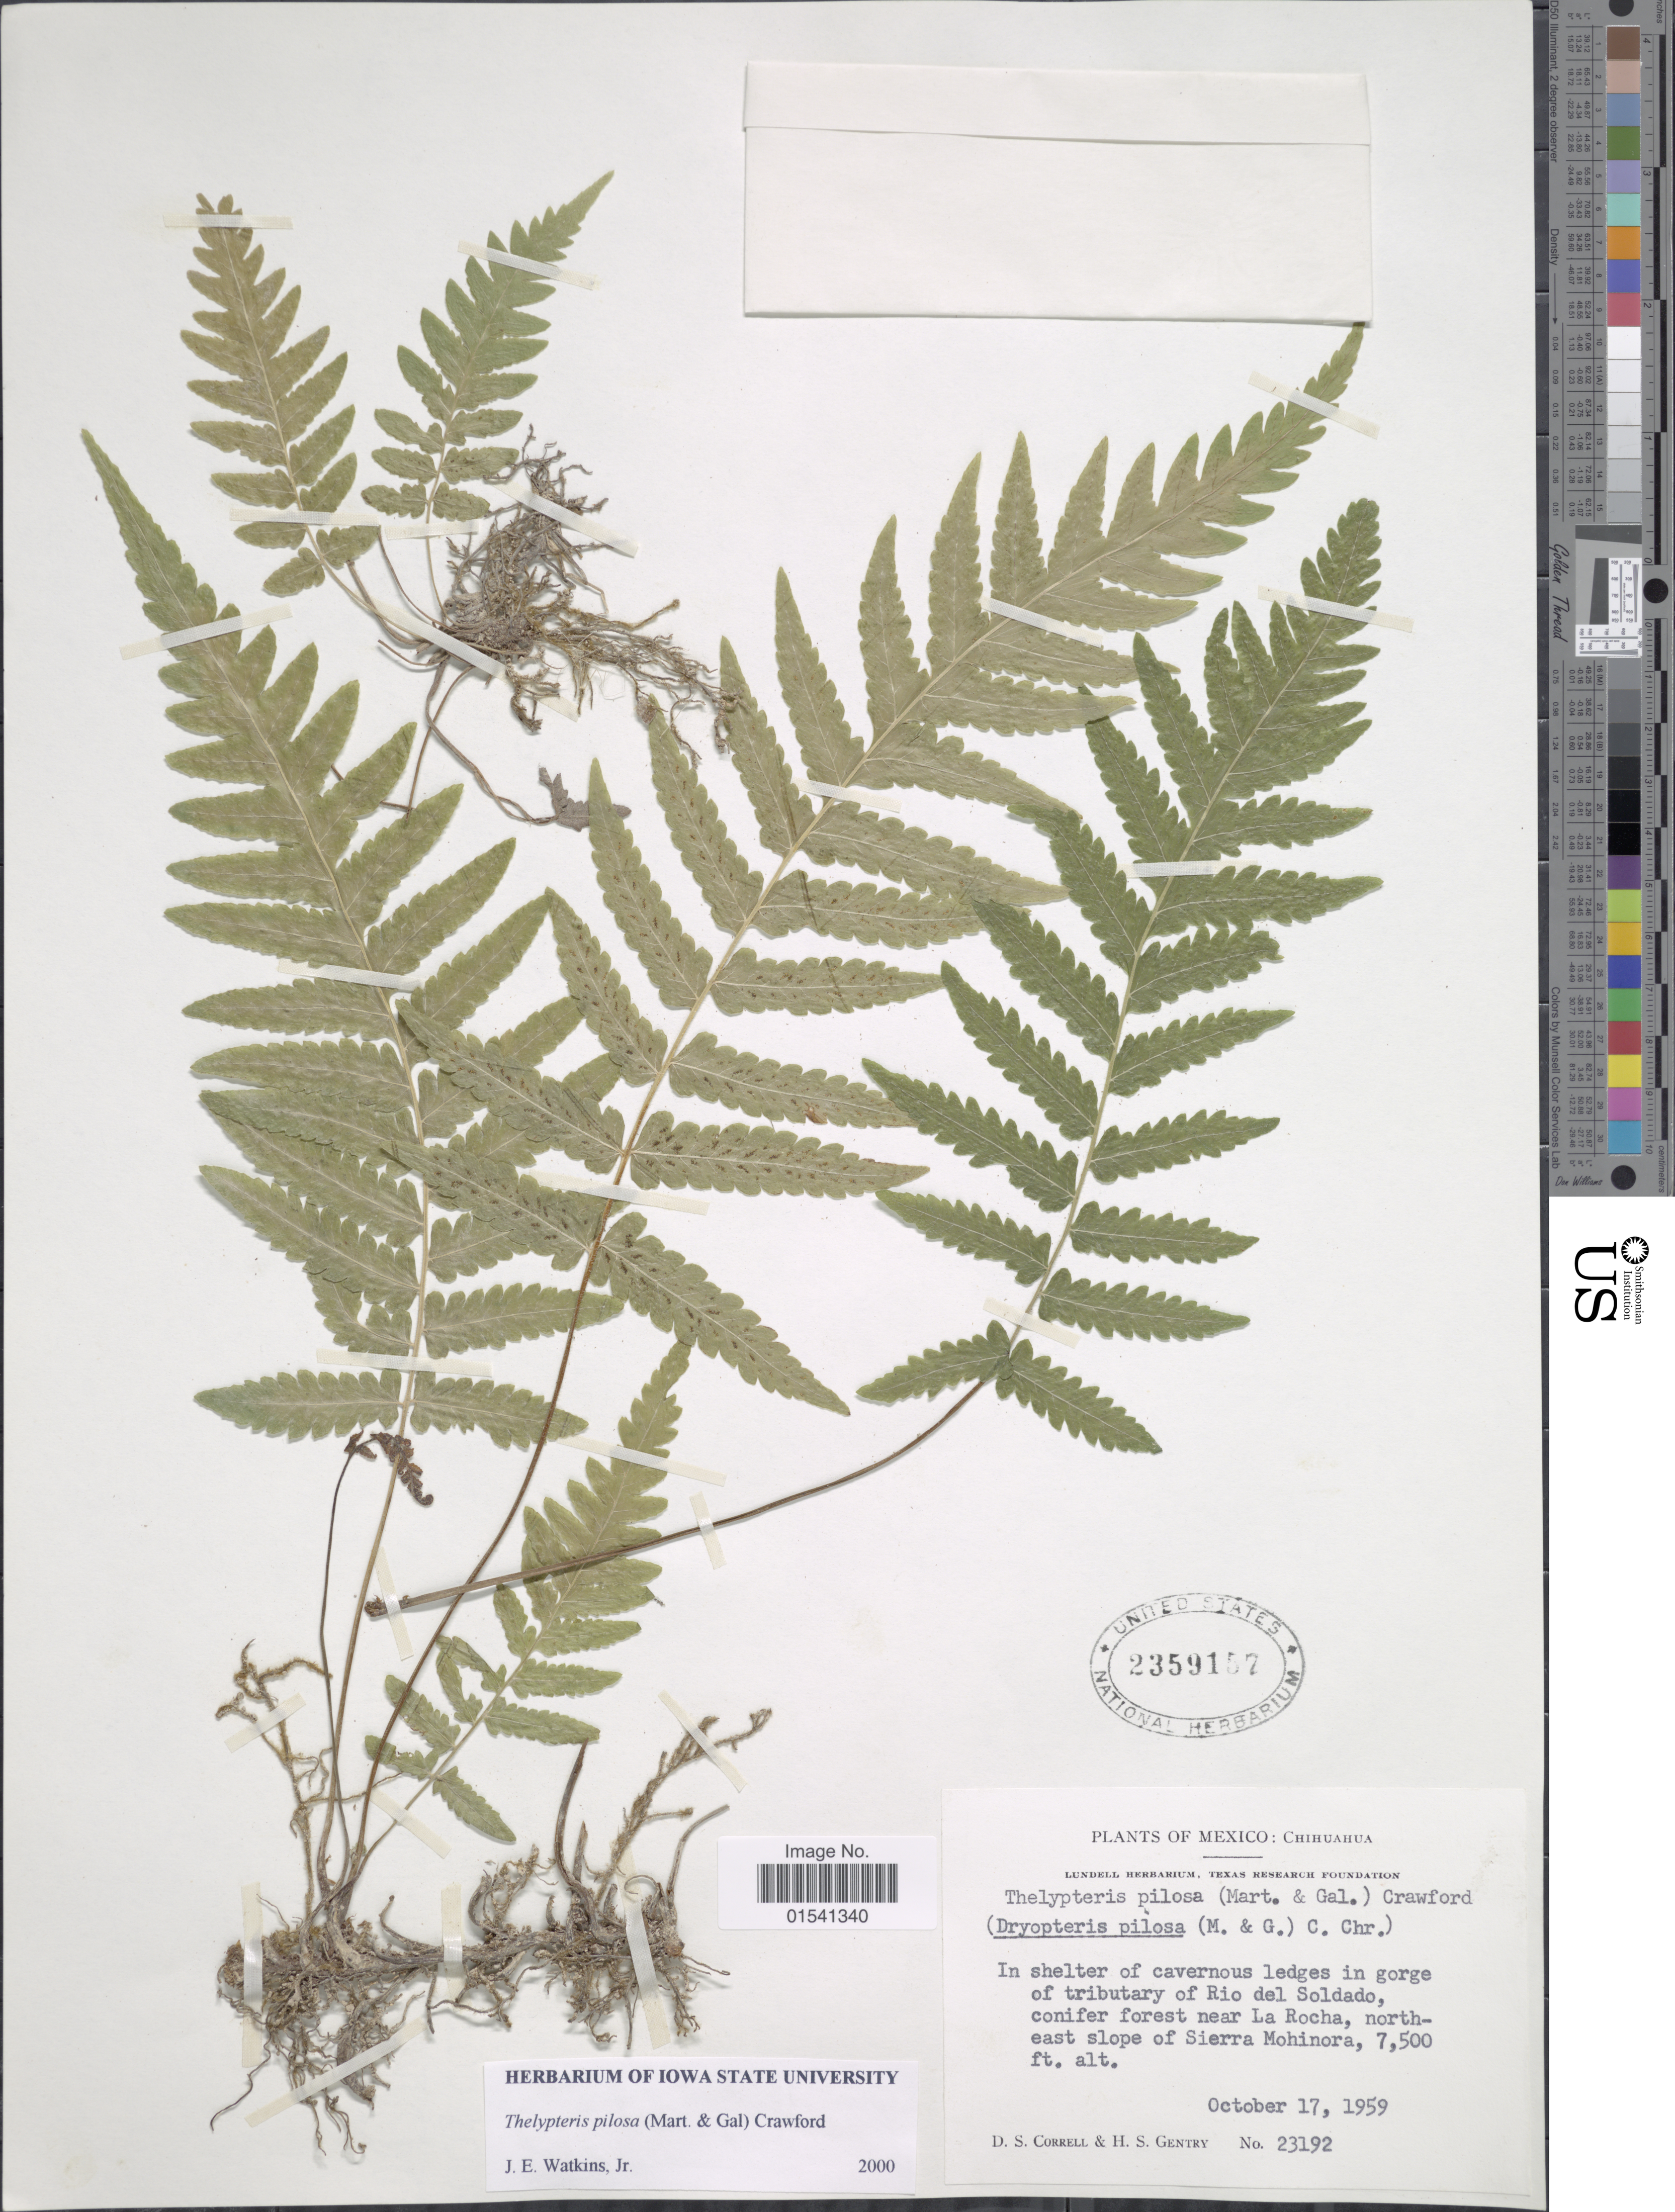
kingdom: Plantae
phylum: Tracheophyta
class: Polypodiopsida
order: Polypodiales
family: Thelypteridaceae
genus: Stegnogramma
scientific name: Stegnogramma pilosa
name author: (M. Martens & Galeotti) K. Iwats.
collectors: D. S. Correll & H. S. Gentry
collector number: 23192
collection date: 1959-10-17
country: Mexico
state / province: Chihuahua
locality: In shelter of cavernous ledges in gorge of tributary of Rio del Soldado, conifer forest near La Rocha, northeast slope of Sierra Mohinora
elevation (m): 2286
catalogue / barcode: US 2359157